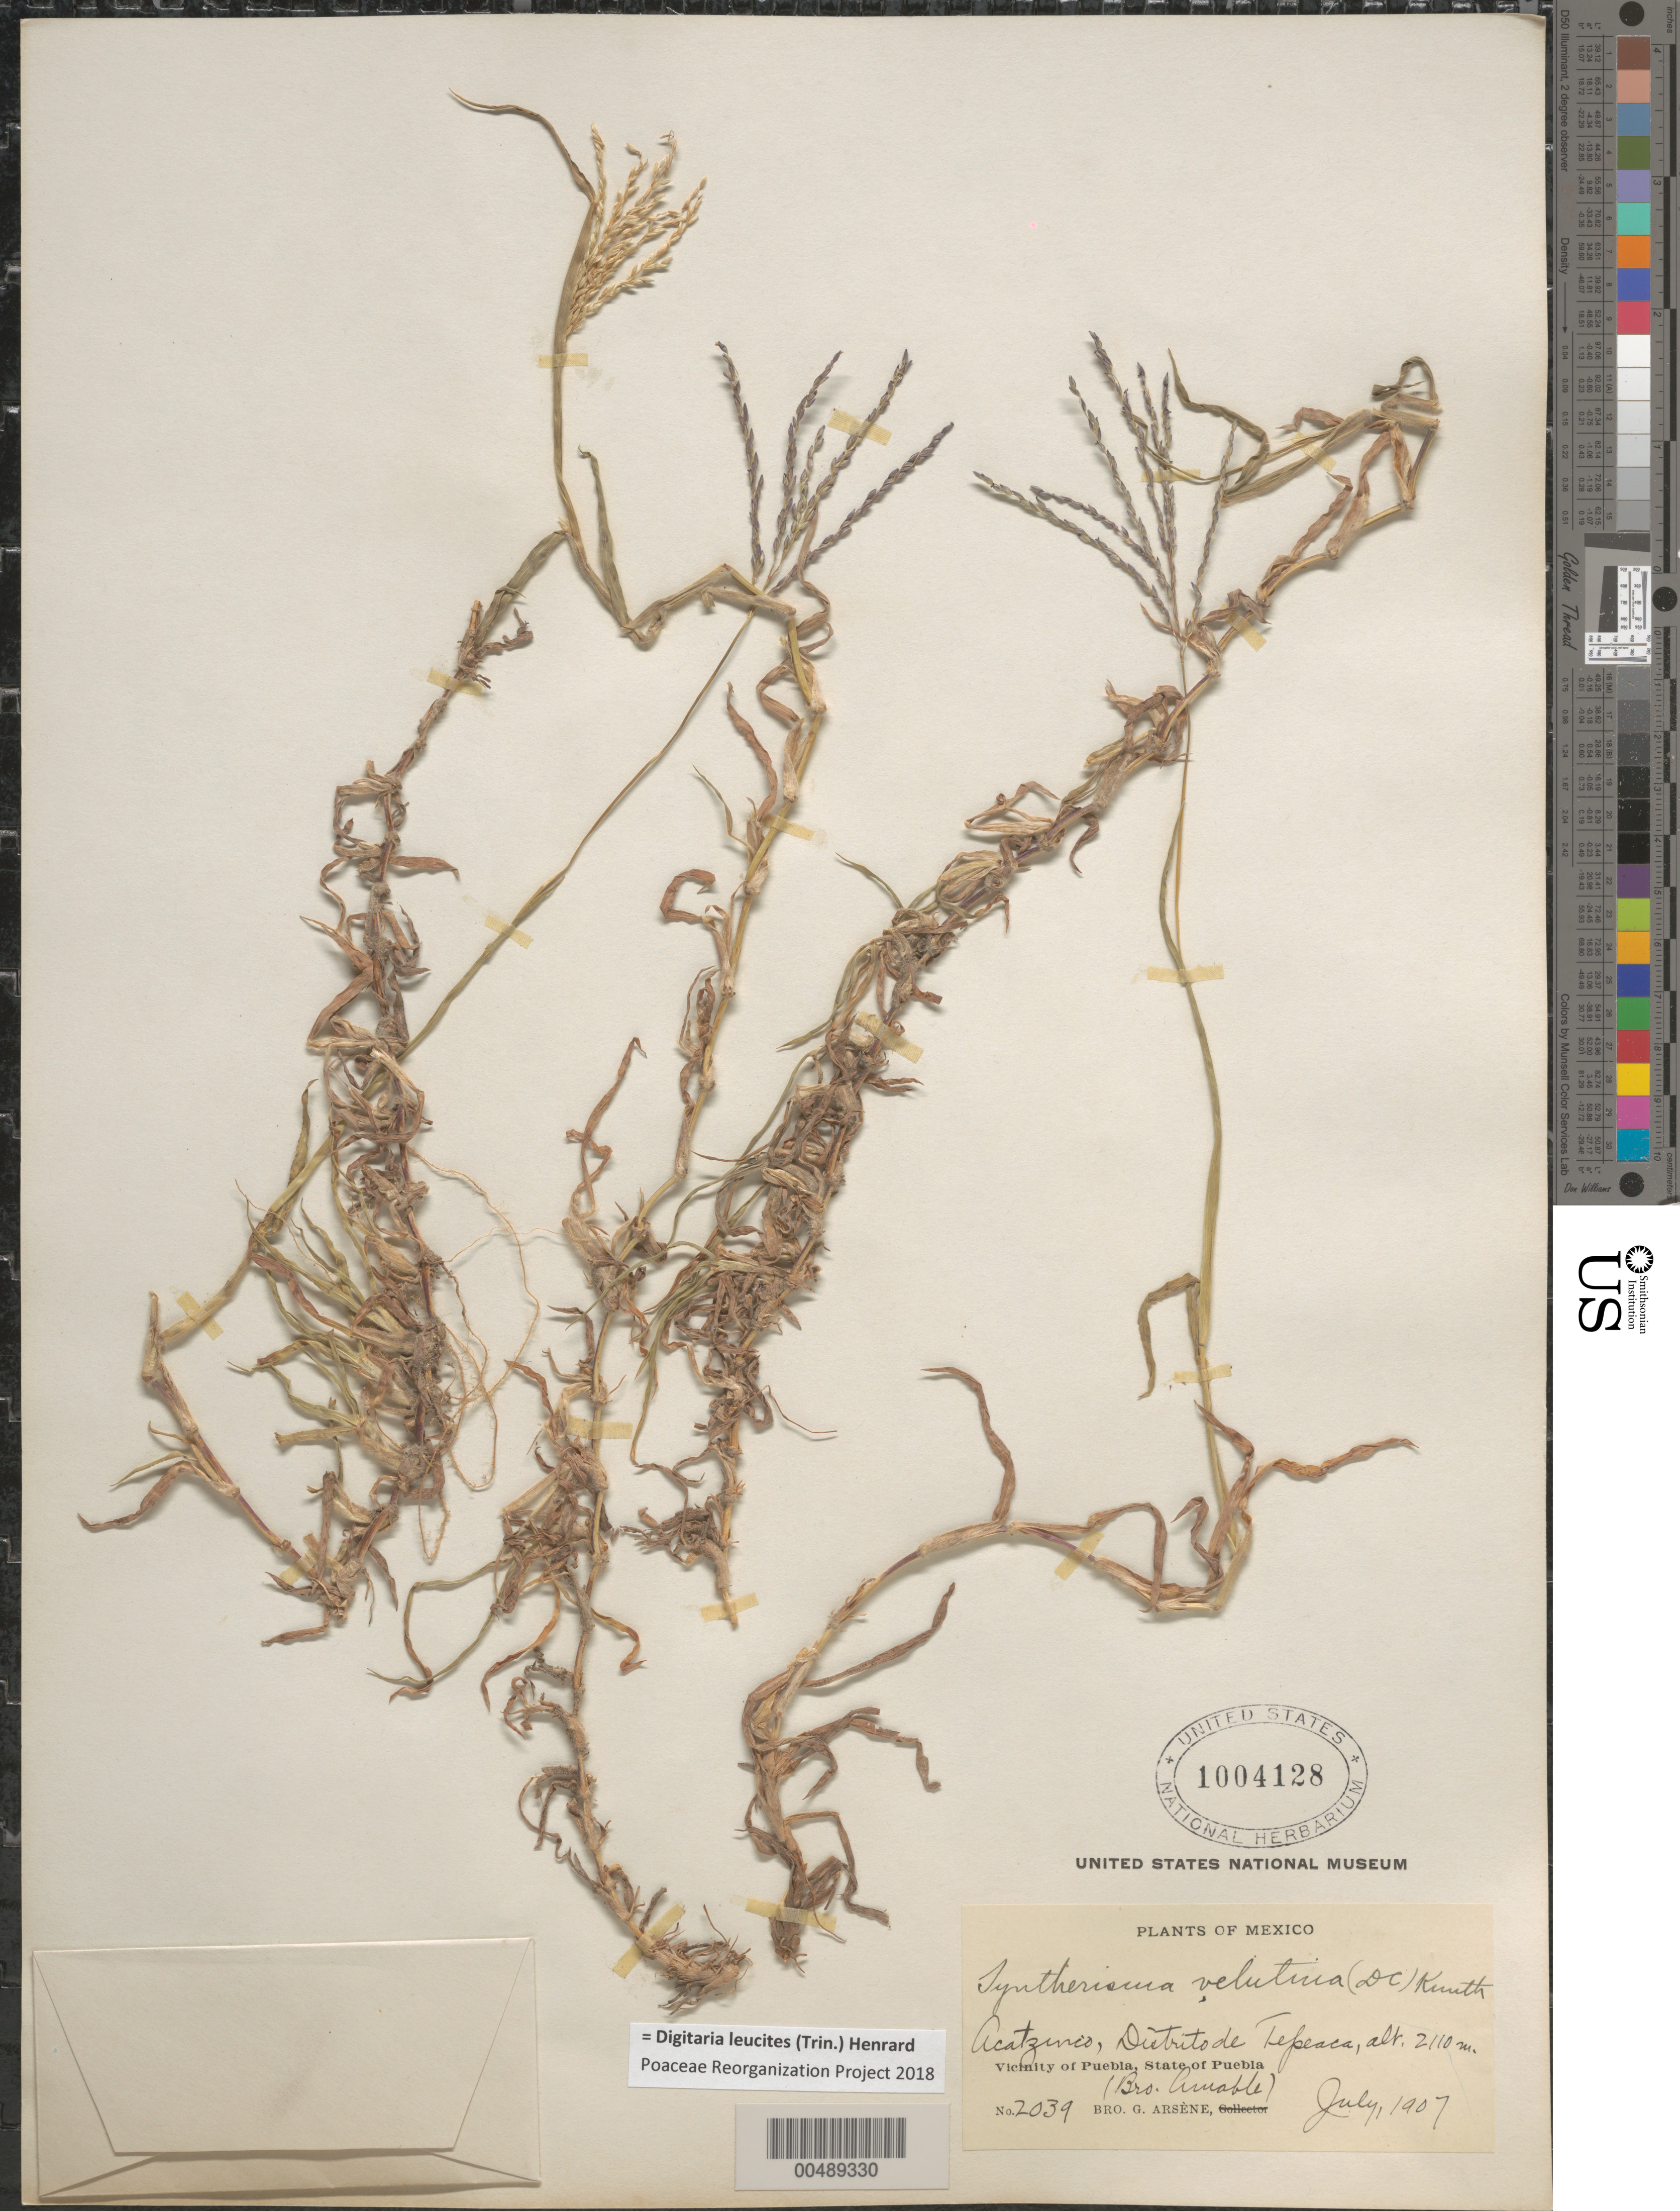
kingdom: Plantae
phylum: Tracheophyta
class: Liliopsida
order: Poales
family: Poaceae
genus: Digitaria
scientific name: Digitaria leucites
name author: (Trin.) Henr.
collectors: Bro. G. Arsène & B. Arnable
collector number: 2039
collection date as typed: Jul 1907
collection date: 1907-07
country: Mexico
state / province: Puebla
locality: Vicinity of Puebla, Acatzinco, Tepeaca Dist.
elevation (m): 2110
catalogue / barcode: US 1004128